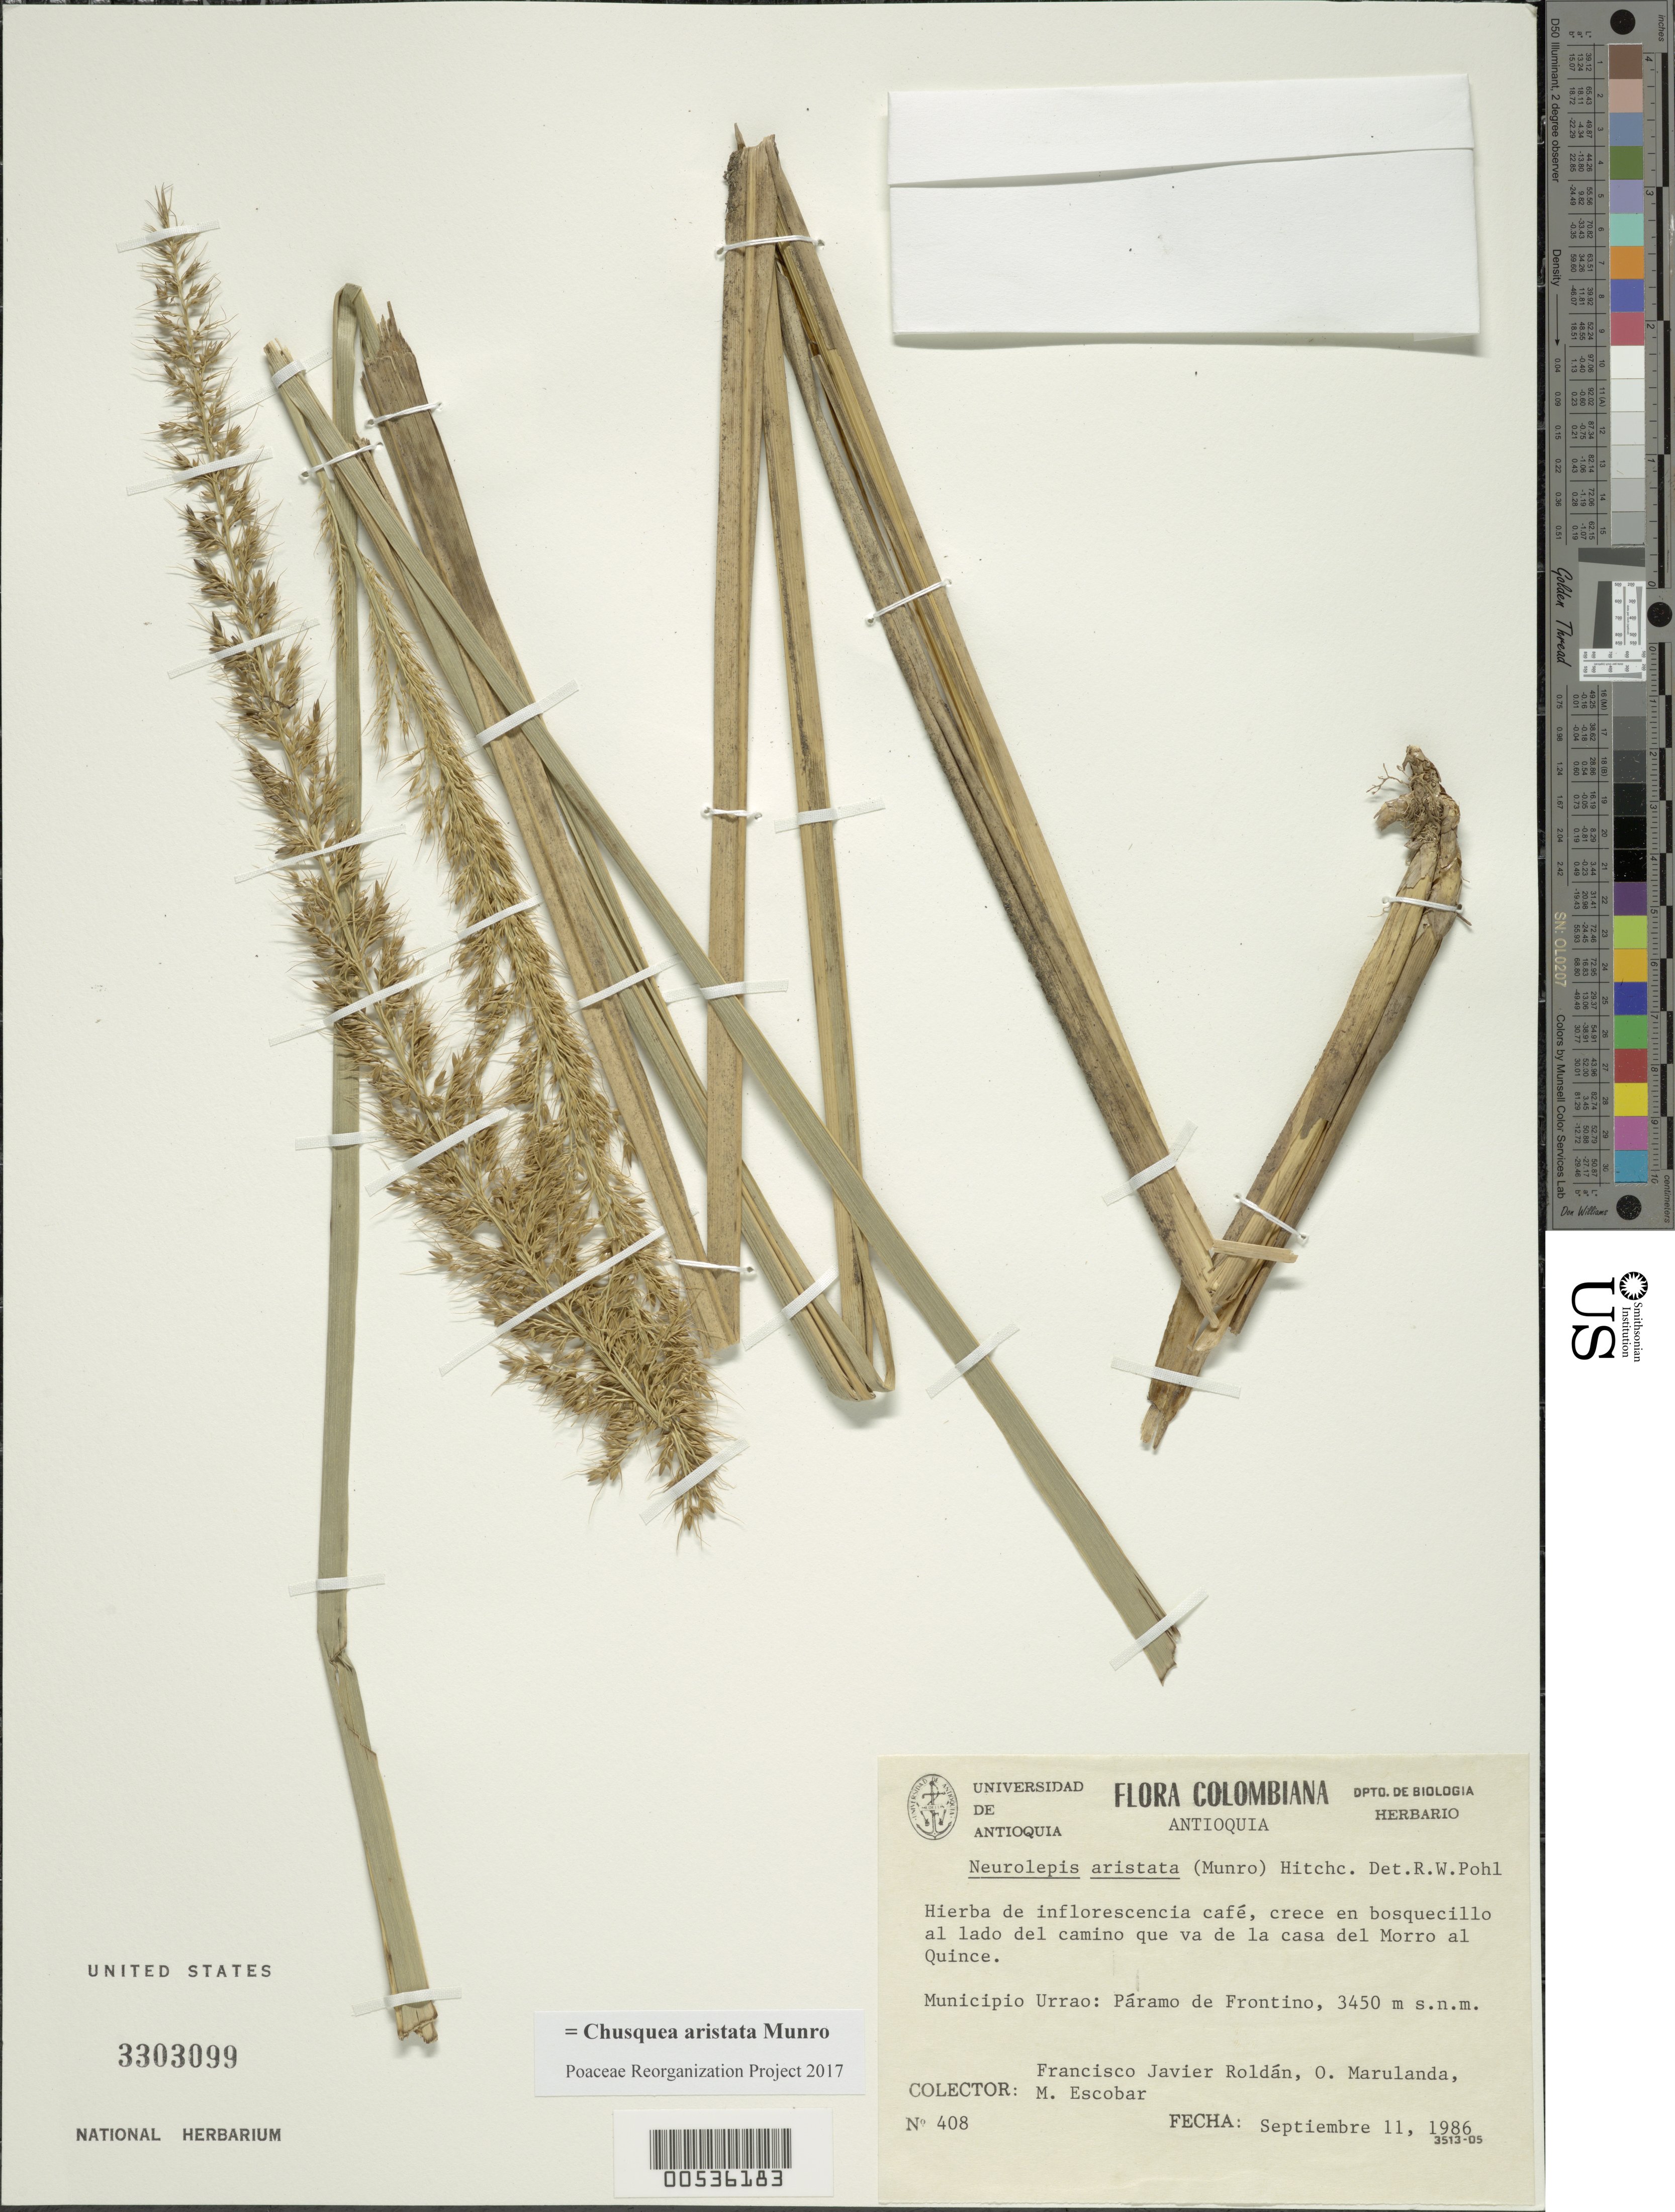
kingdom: Plantae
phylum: Tracheophyta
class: Liliopsida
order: Poales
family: Poaceae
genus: Chusquea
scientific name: Chusquea aristata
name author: Munro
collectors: M. Escobar, F. J. Roldán & O. Marulanda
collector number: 408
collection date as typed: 11 Sep 1986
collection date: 1986-09-11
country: Colombia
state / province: Antioquia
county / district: Urrao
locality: Paramo de Frontino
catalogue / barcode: US 3303099